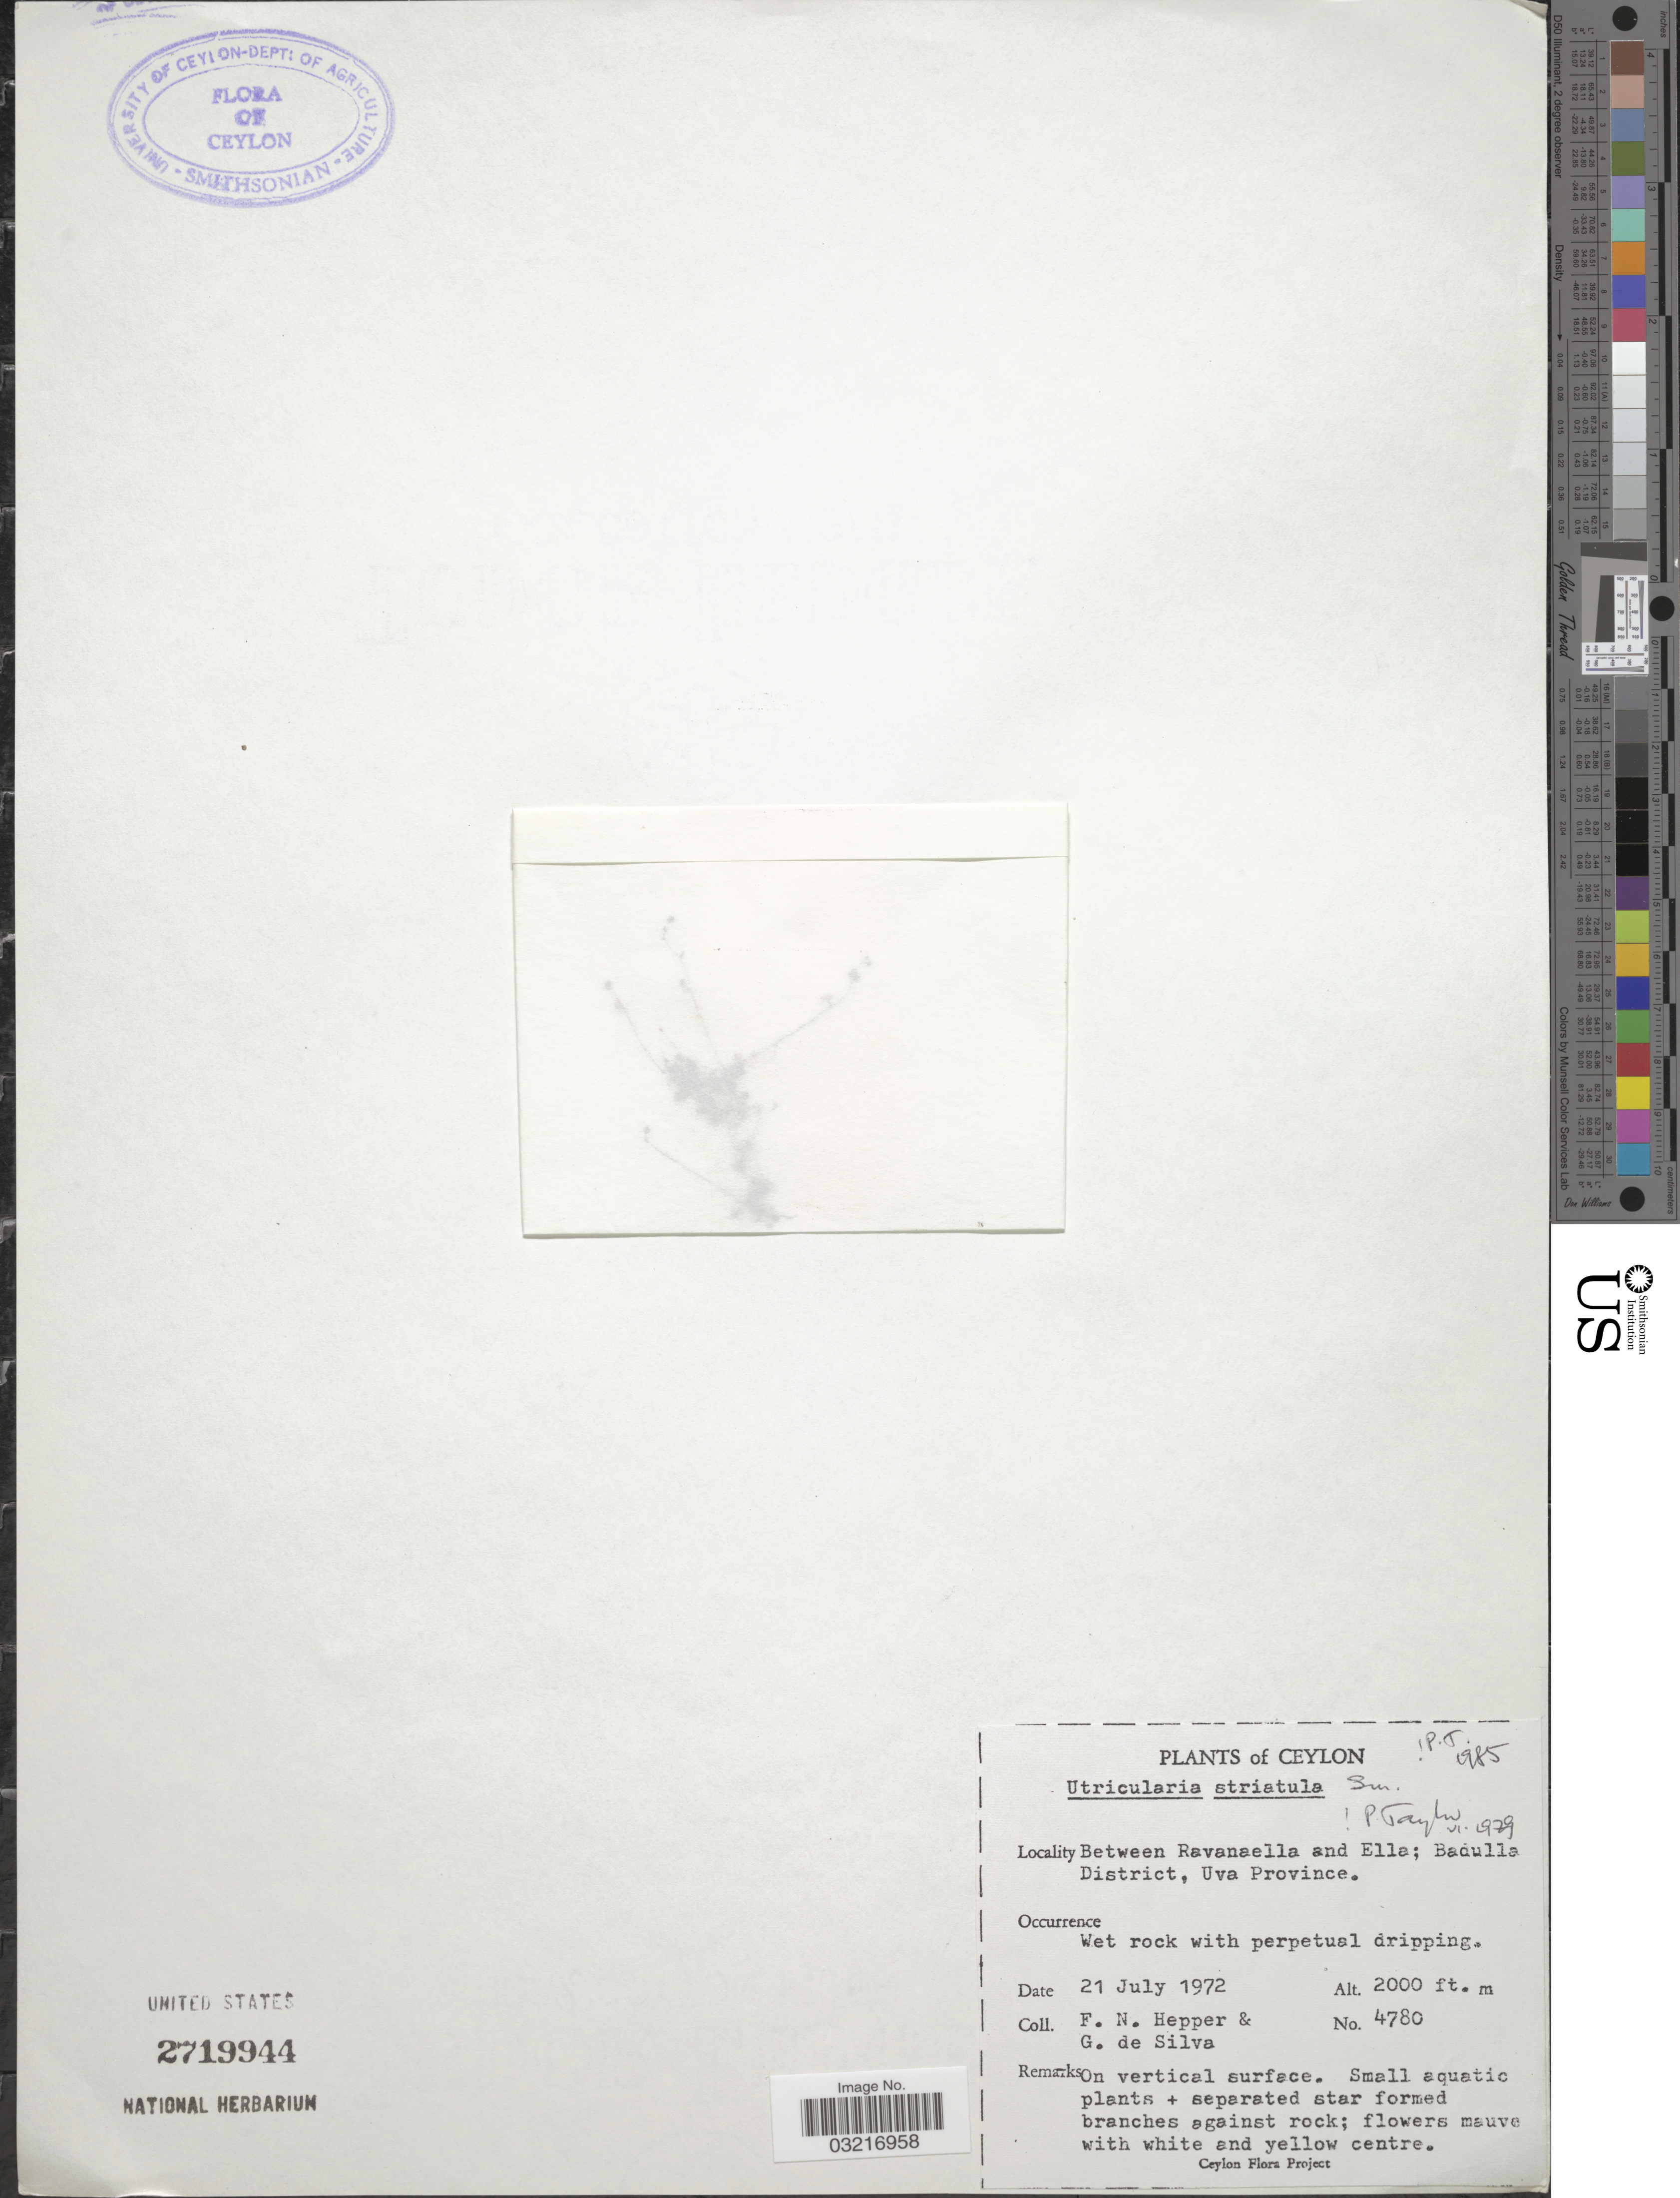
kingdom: Plantae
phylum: Tracheophyta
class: Magnoliopsida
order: Lamiales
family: Lentibulariaceae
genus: Utricularia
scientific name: Utricularia striatula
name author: Sm.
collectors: F. Hepper & G. De Silva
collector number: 4780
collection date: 1972-07-21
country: Sri Lanka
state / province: Uva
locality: Ceylon, Between Ravanaella and Ella; Badulla District.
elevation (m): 610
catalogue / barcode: US 2719944